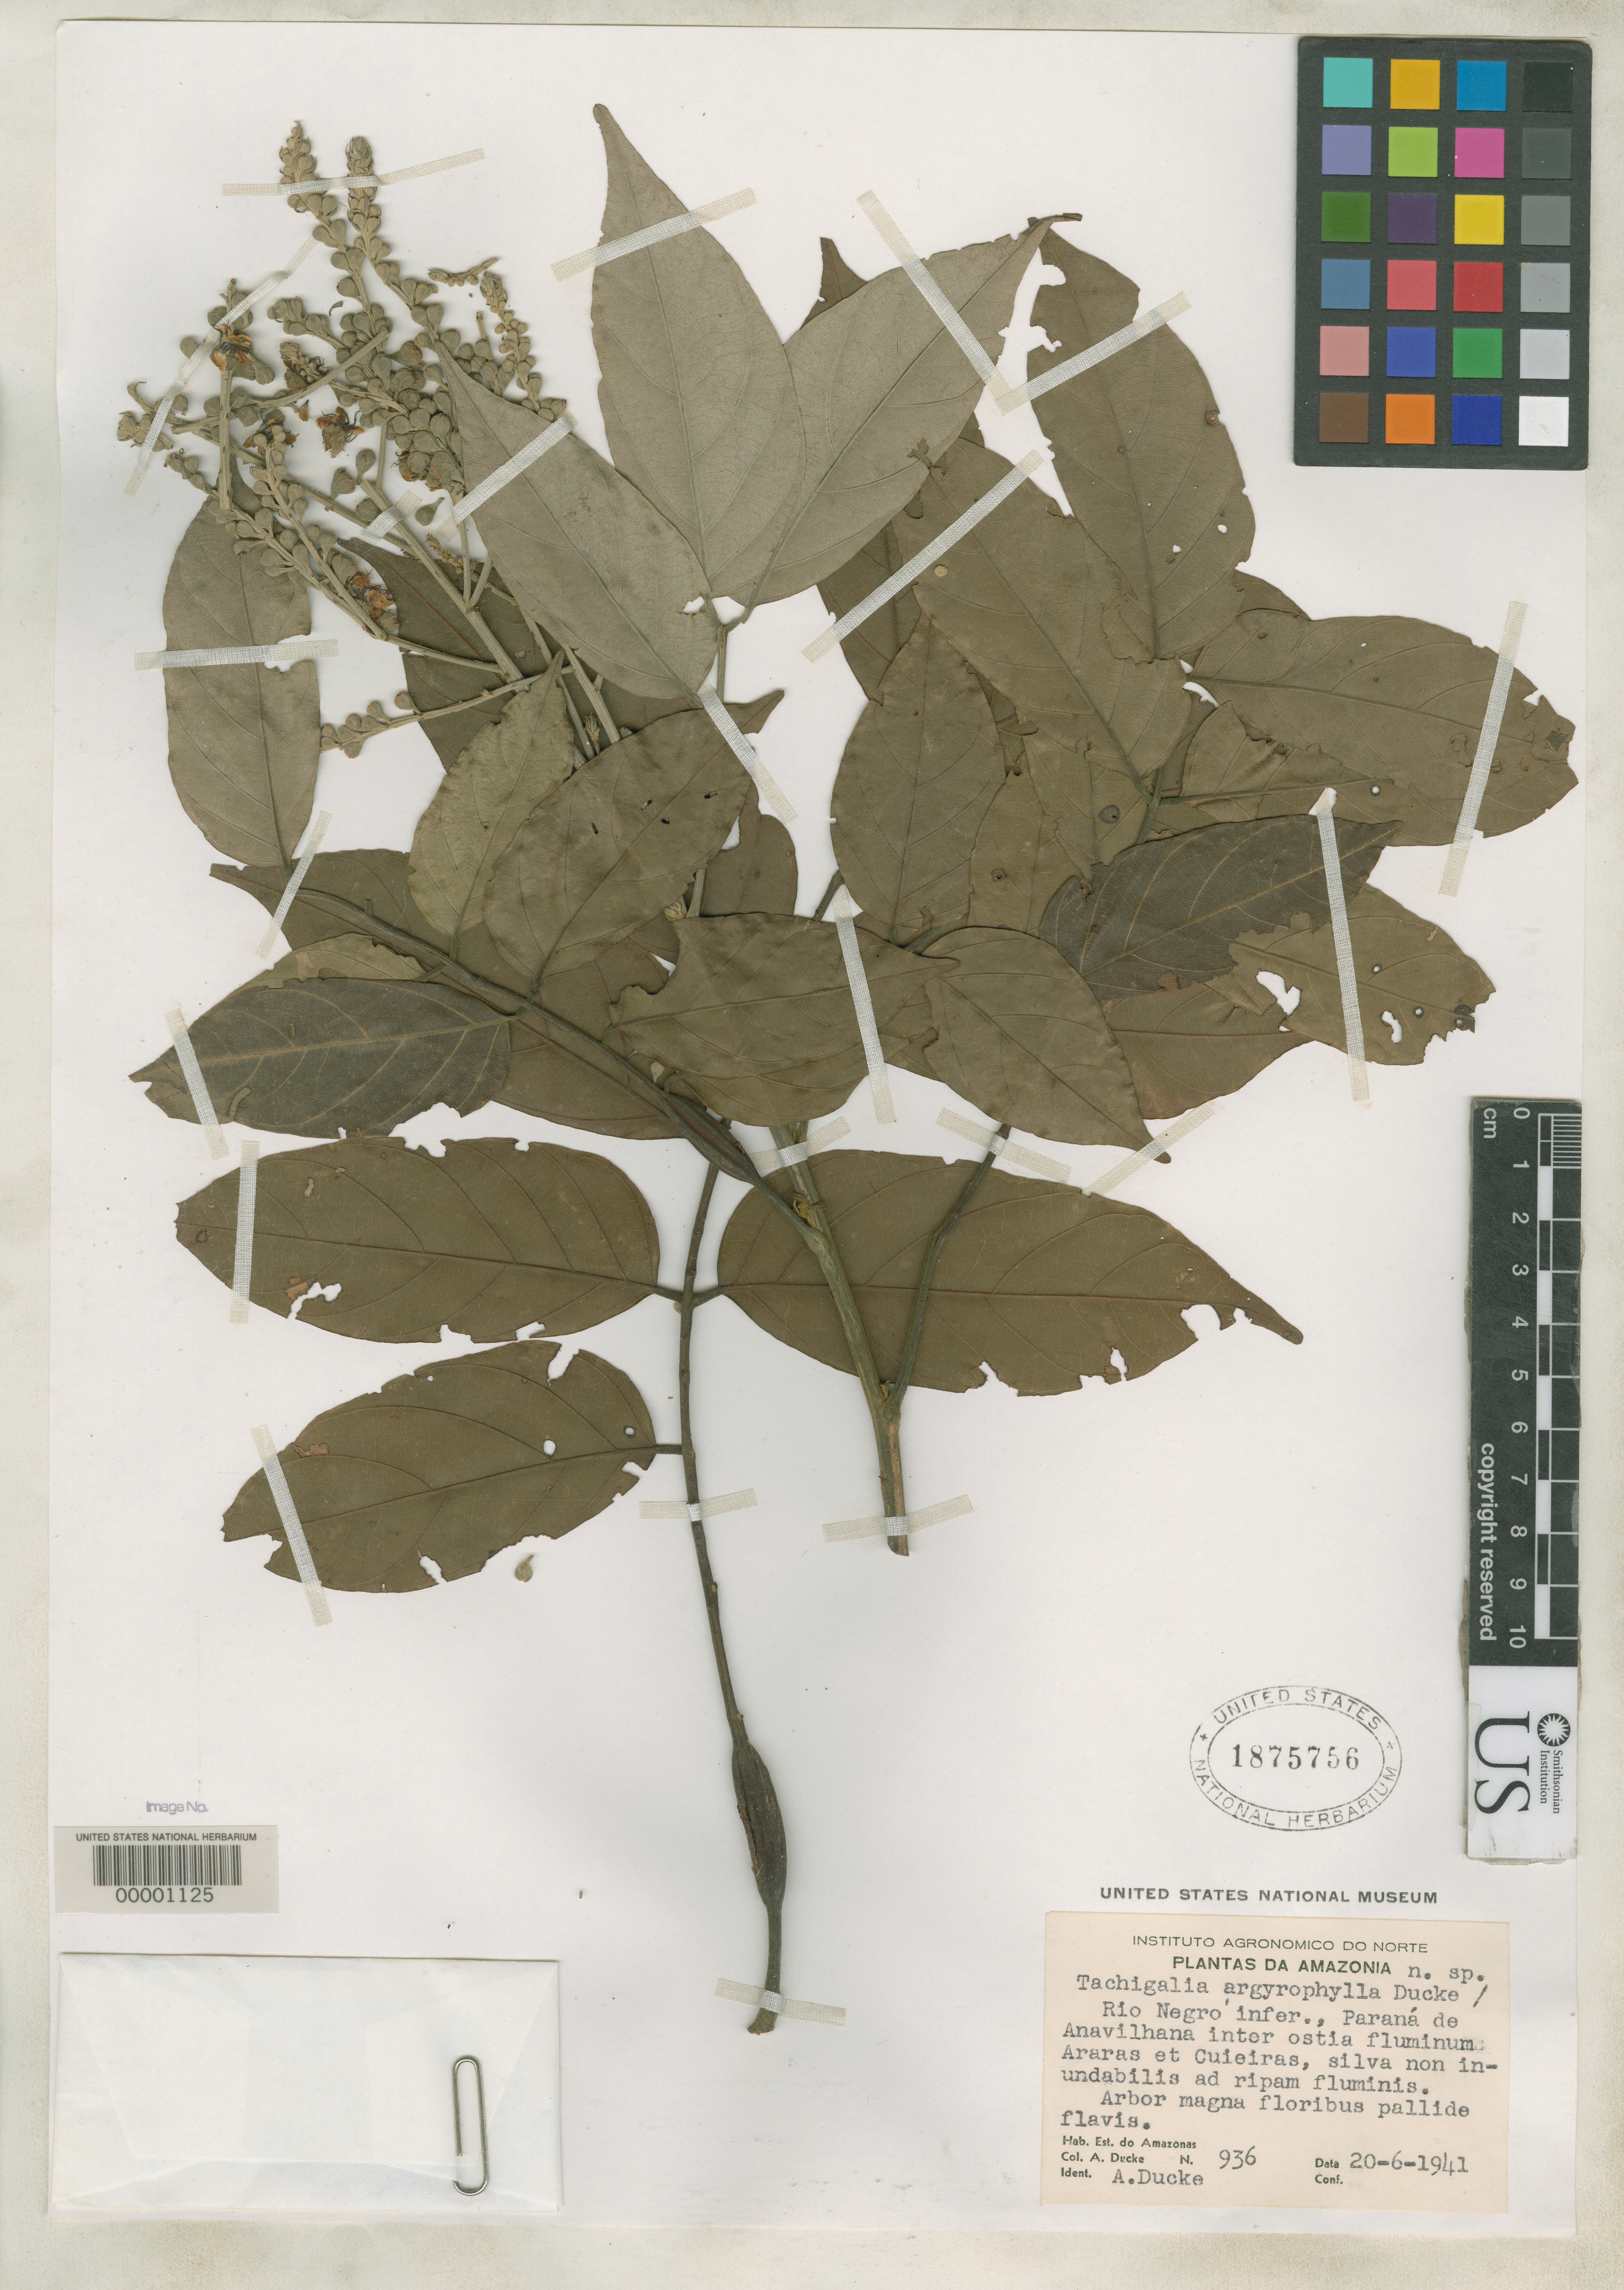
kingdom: Plantae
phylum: Tracheophyta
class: Magnoliopsida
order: Fabales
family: Fabaceae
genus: Tachigali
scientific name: Tachigali argyrophylla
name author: Ducke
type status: Isotype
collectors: A. Ducke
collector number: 936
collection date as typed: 20 Jun 1941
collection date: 1941-06-20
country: Brazil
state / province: Amazonas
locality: Rio Negro inferioris, Paraha de Anavilhana inter Ostia fluminum Araras et Cuieiras.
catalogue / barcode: US 1875756